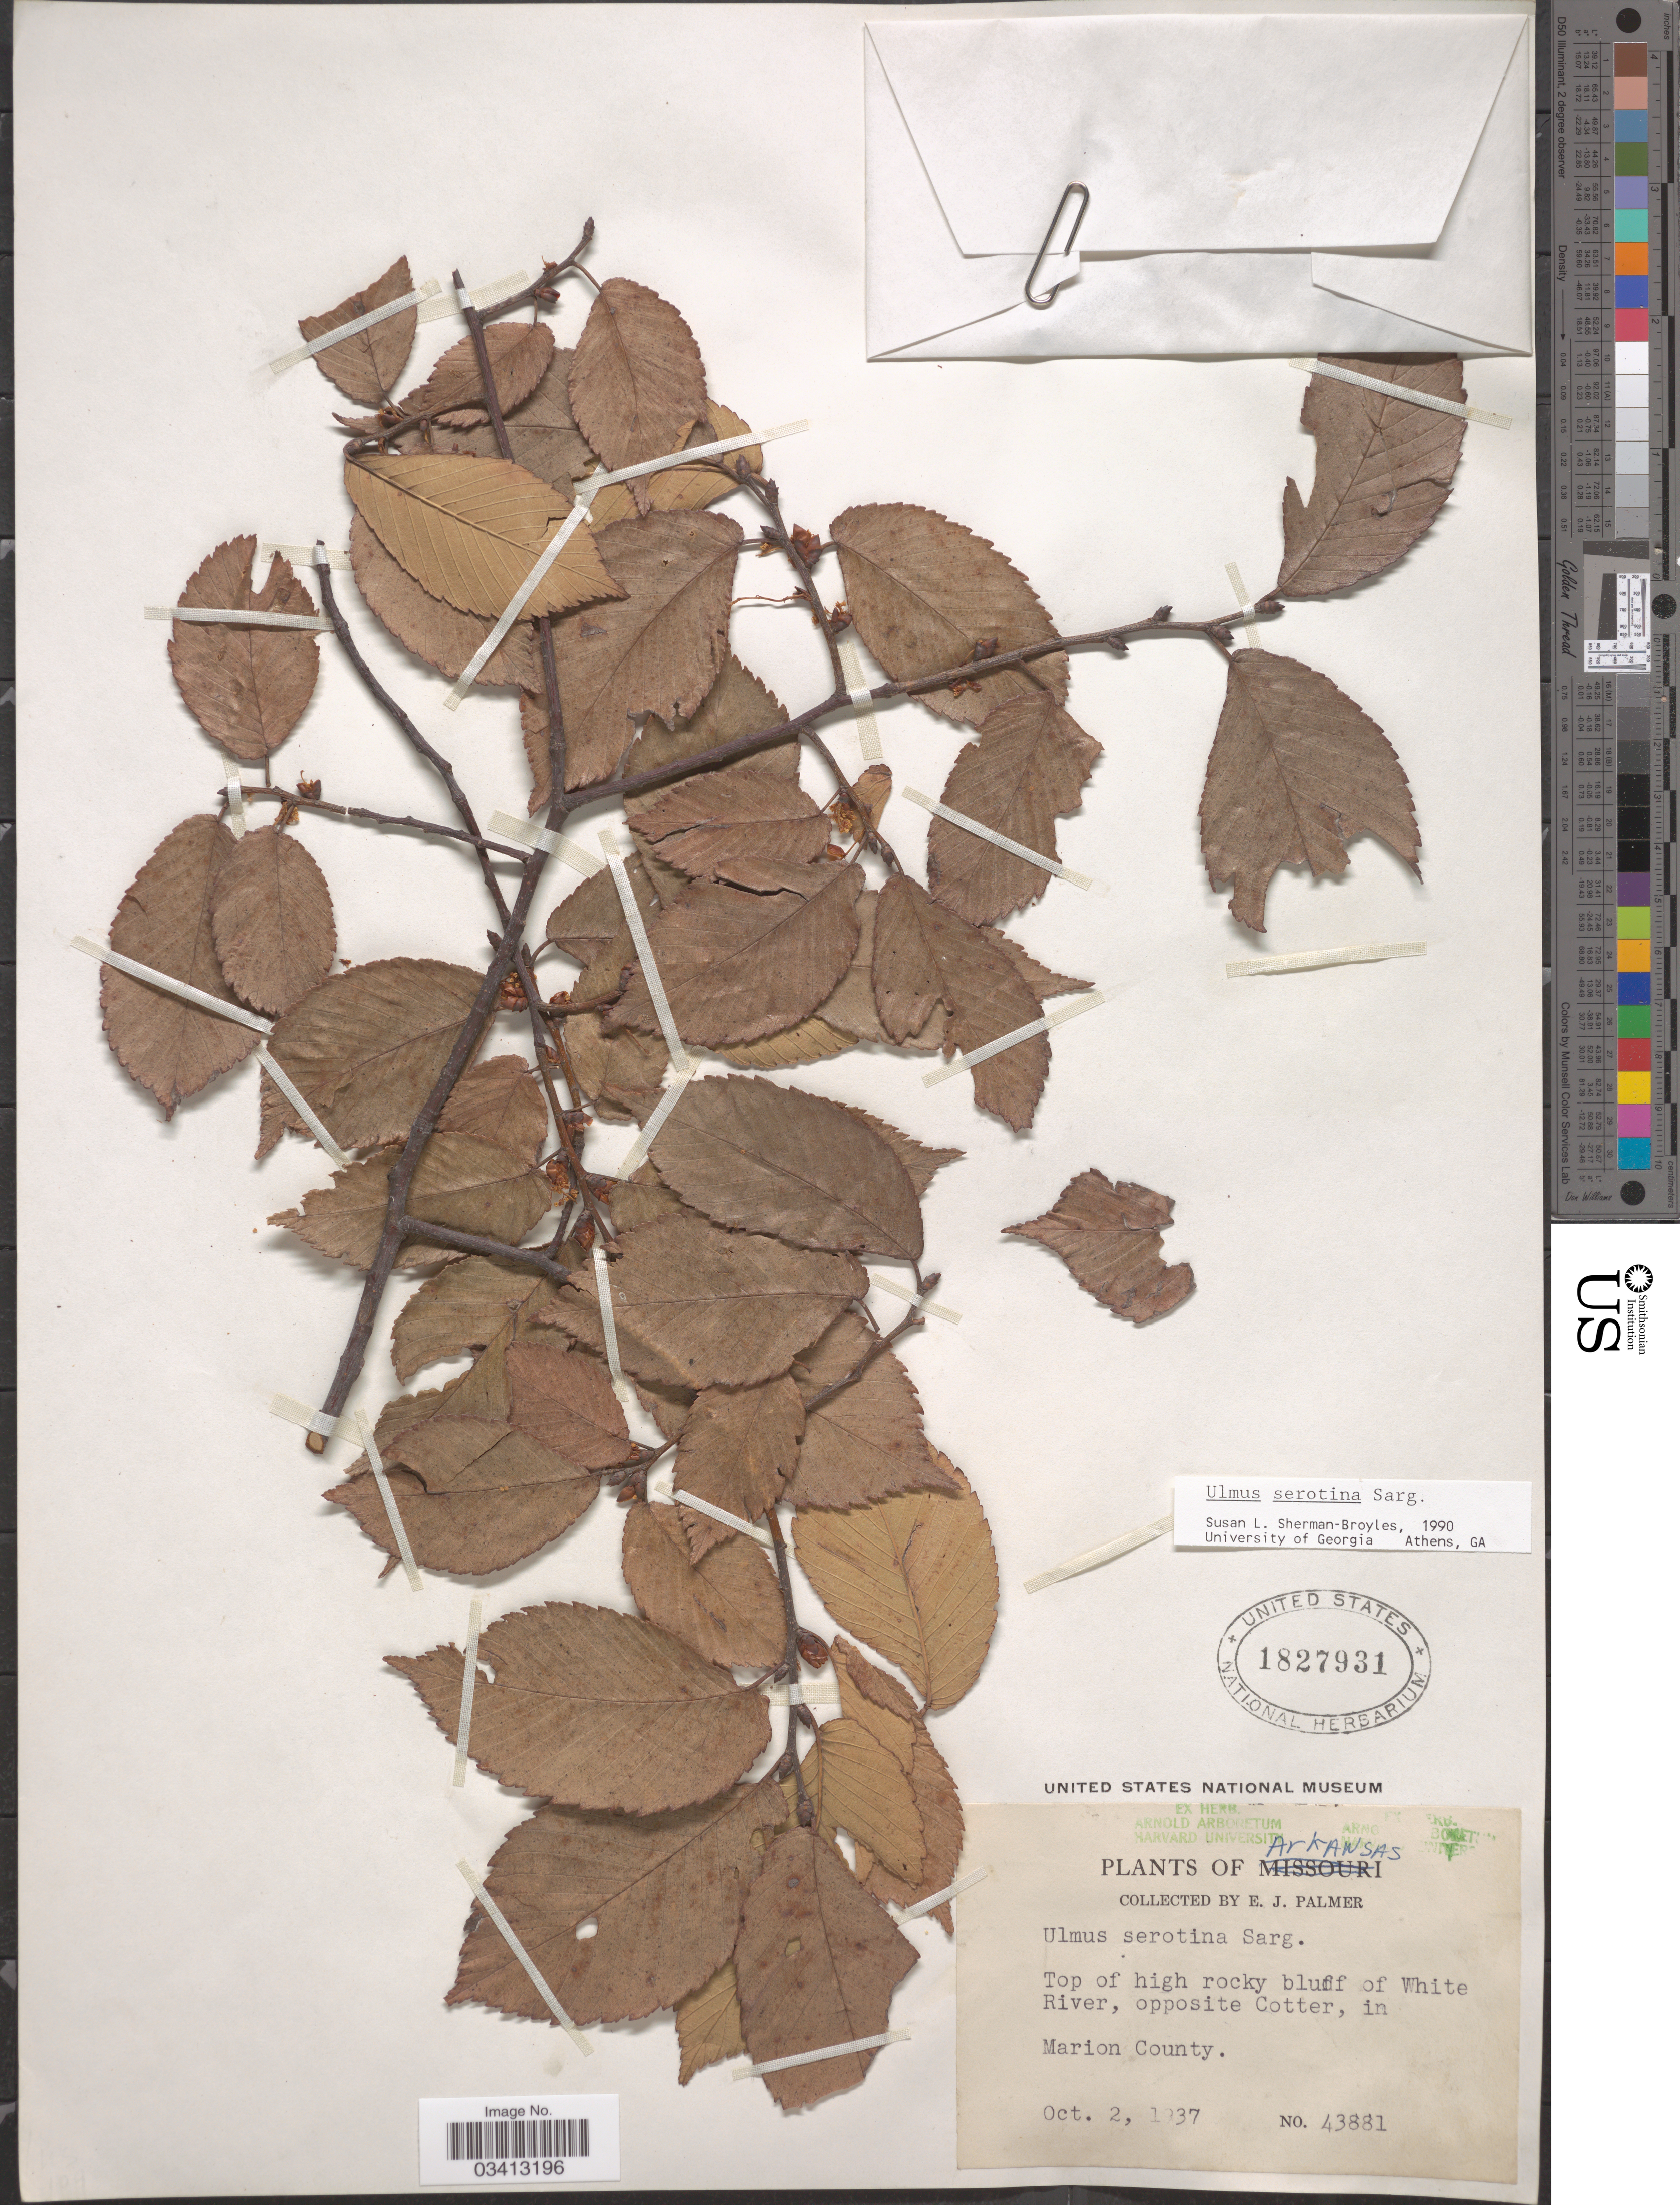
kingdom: Plantae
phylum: Tracheophyta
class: Magnoliopsida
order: Rosales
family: Ulmaceae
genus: Ulmus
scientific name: Ulmus serotina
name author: Sarg.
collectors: E. J. Palmer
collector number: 43881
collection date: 1937-10-02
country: United States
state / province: Arkansas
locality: White River, opposite Cotter, in Marion County.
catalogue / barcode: US 1827931